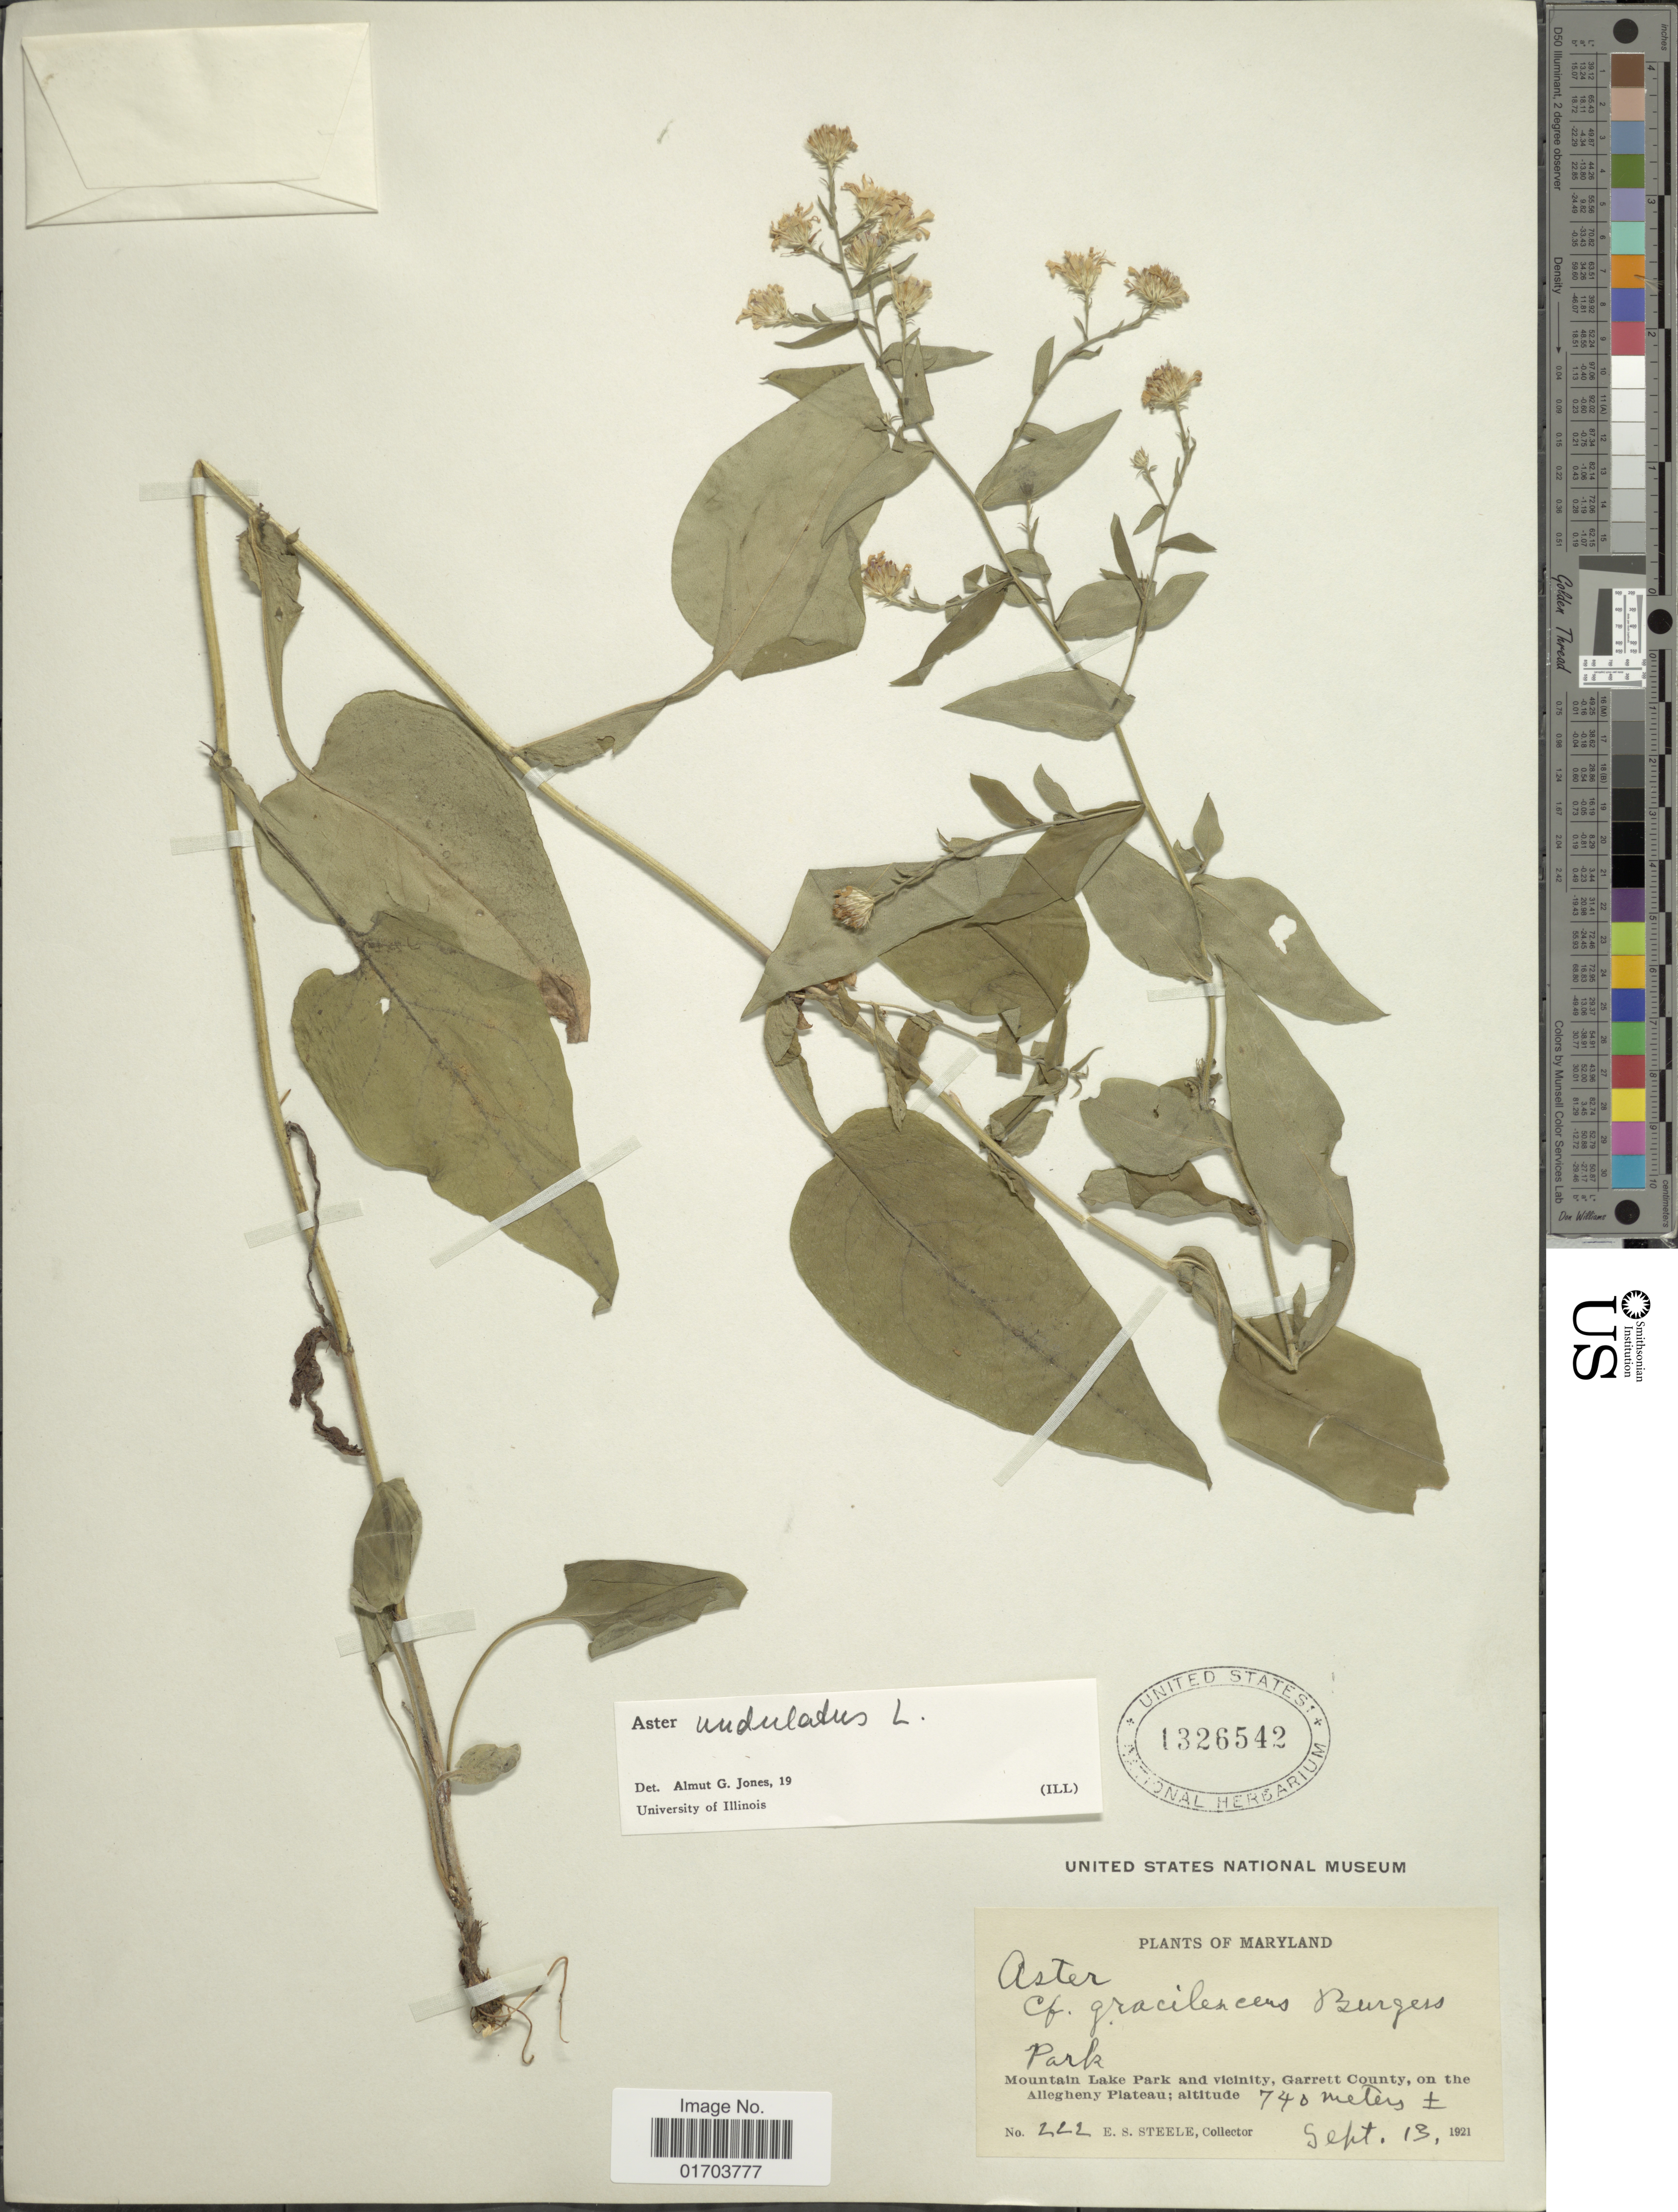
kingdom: Plantae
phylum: Tracheophyta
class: Magnoliopsida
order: Asterales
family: Asteraceae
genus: Symphyotrichum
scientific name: Symphyotrichum undulatum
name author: (L.) G.L. Nesom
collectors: E. Steele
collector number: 222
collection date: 1921-09-13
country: United States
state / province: Maryland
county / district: Garrett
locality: Park, Mountain Lake Park and vicinity, Garrett County, on the Allegheny Plateau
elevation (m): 740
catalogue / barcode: US 1326542